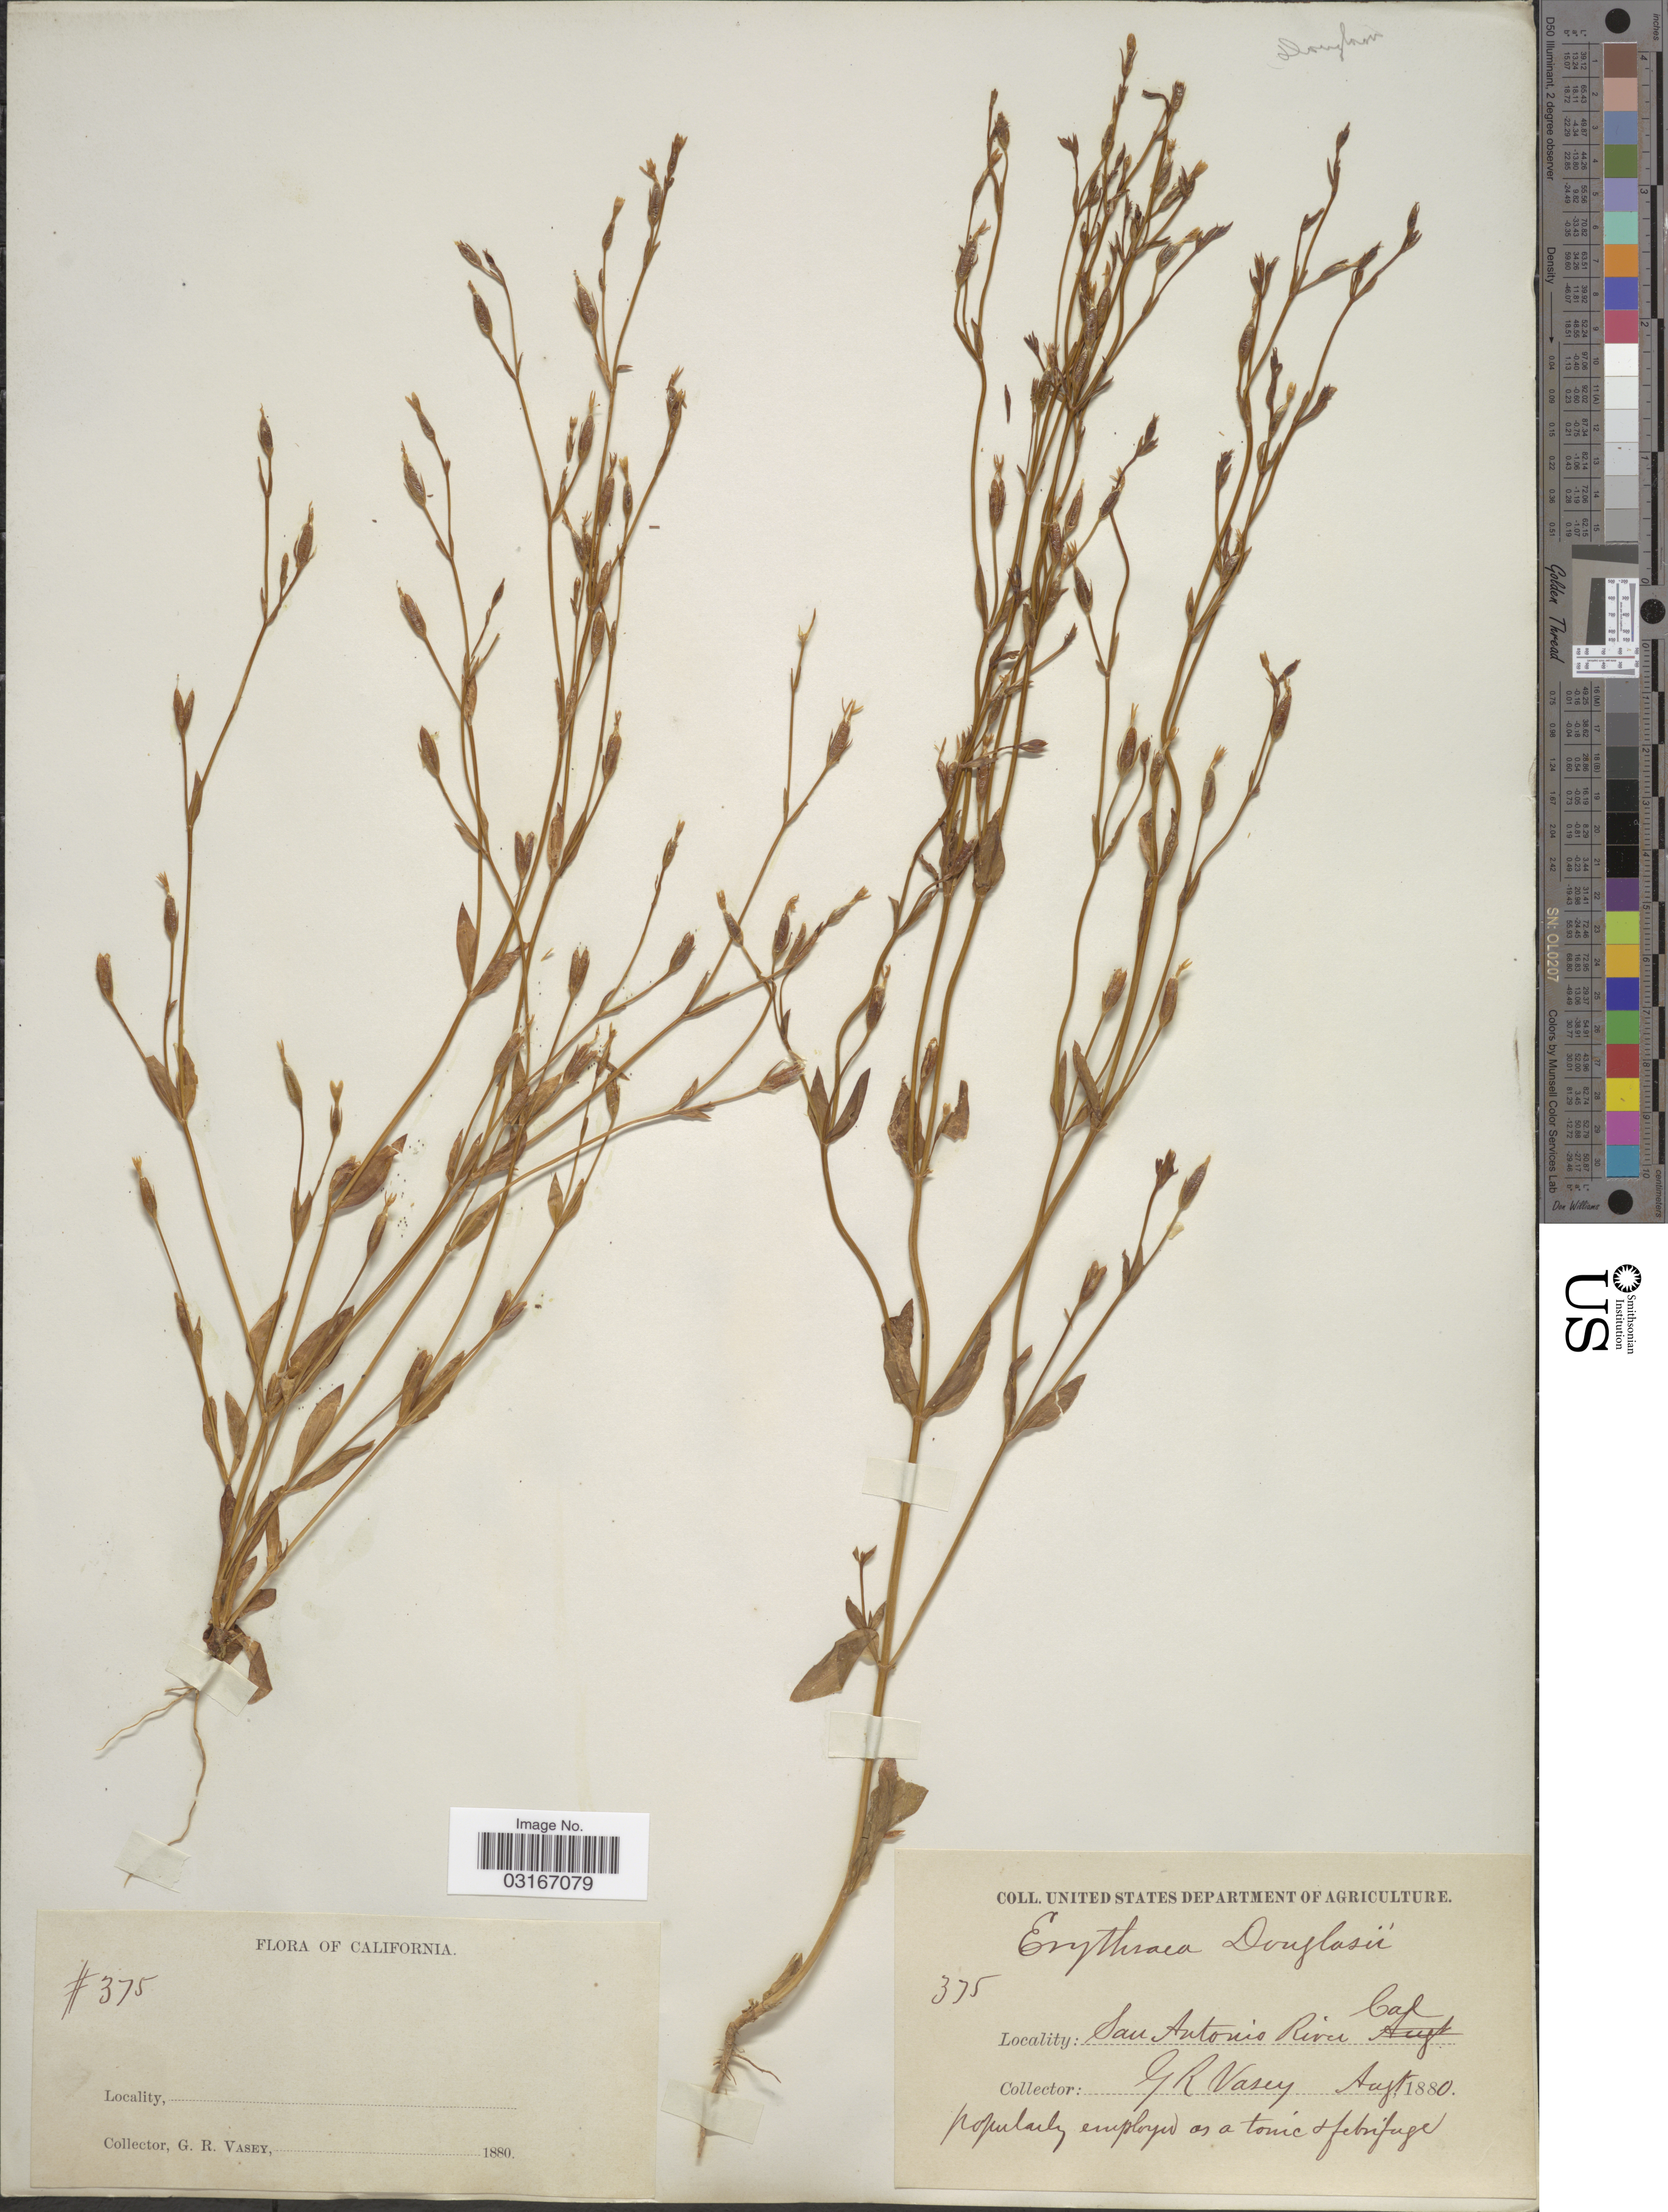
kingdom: Plantae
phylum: Tracheophyta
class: Magnoliopsida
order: Gentianales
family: Gentianaceae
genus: Centaurium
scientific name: Centaurium exaltatum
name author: (Griseb.) W. Wight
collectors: G. R. Vasey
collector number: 375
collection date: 1880-08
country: United States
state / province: California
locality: San Antonio River.